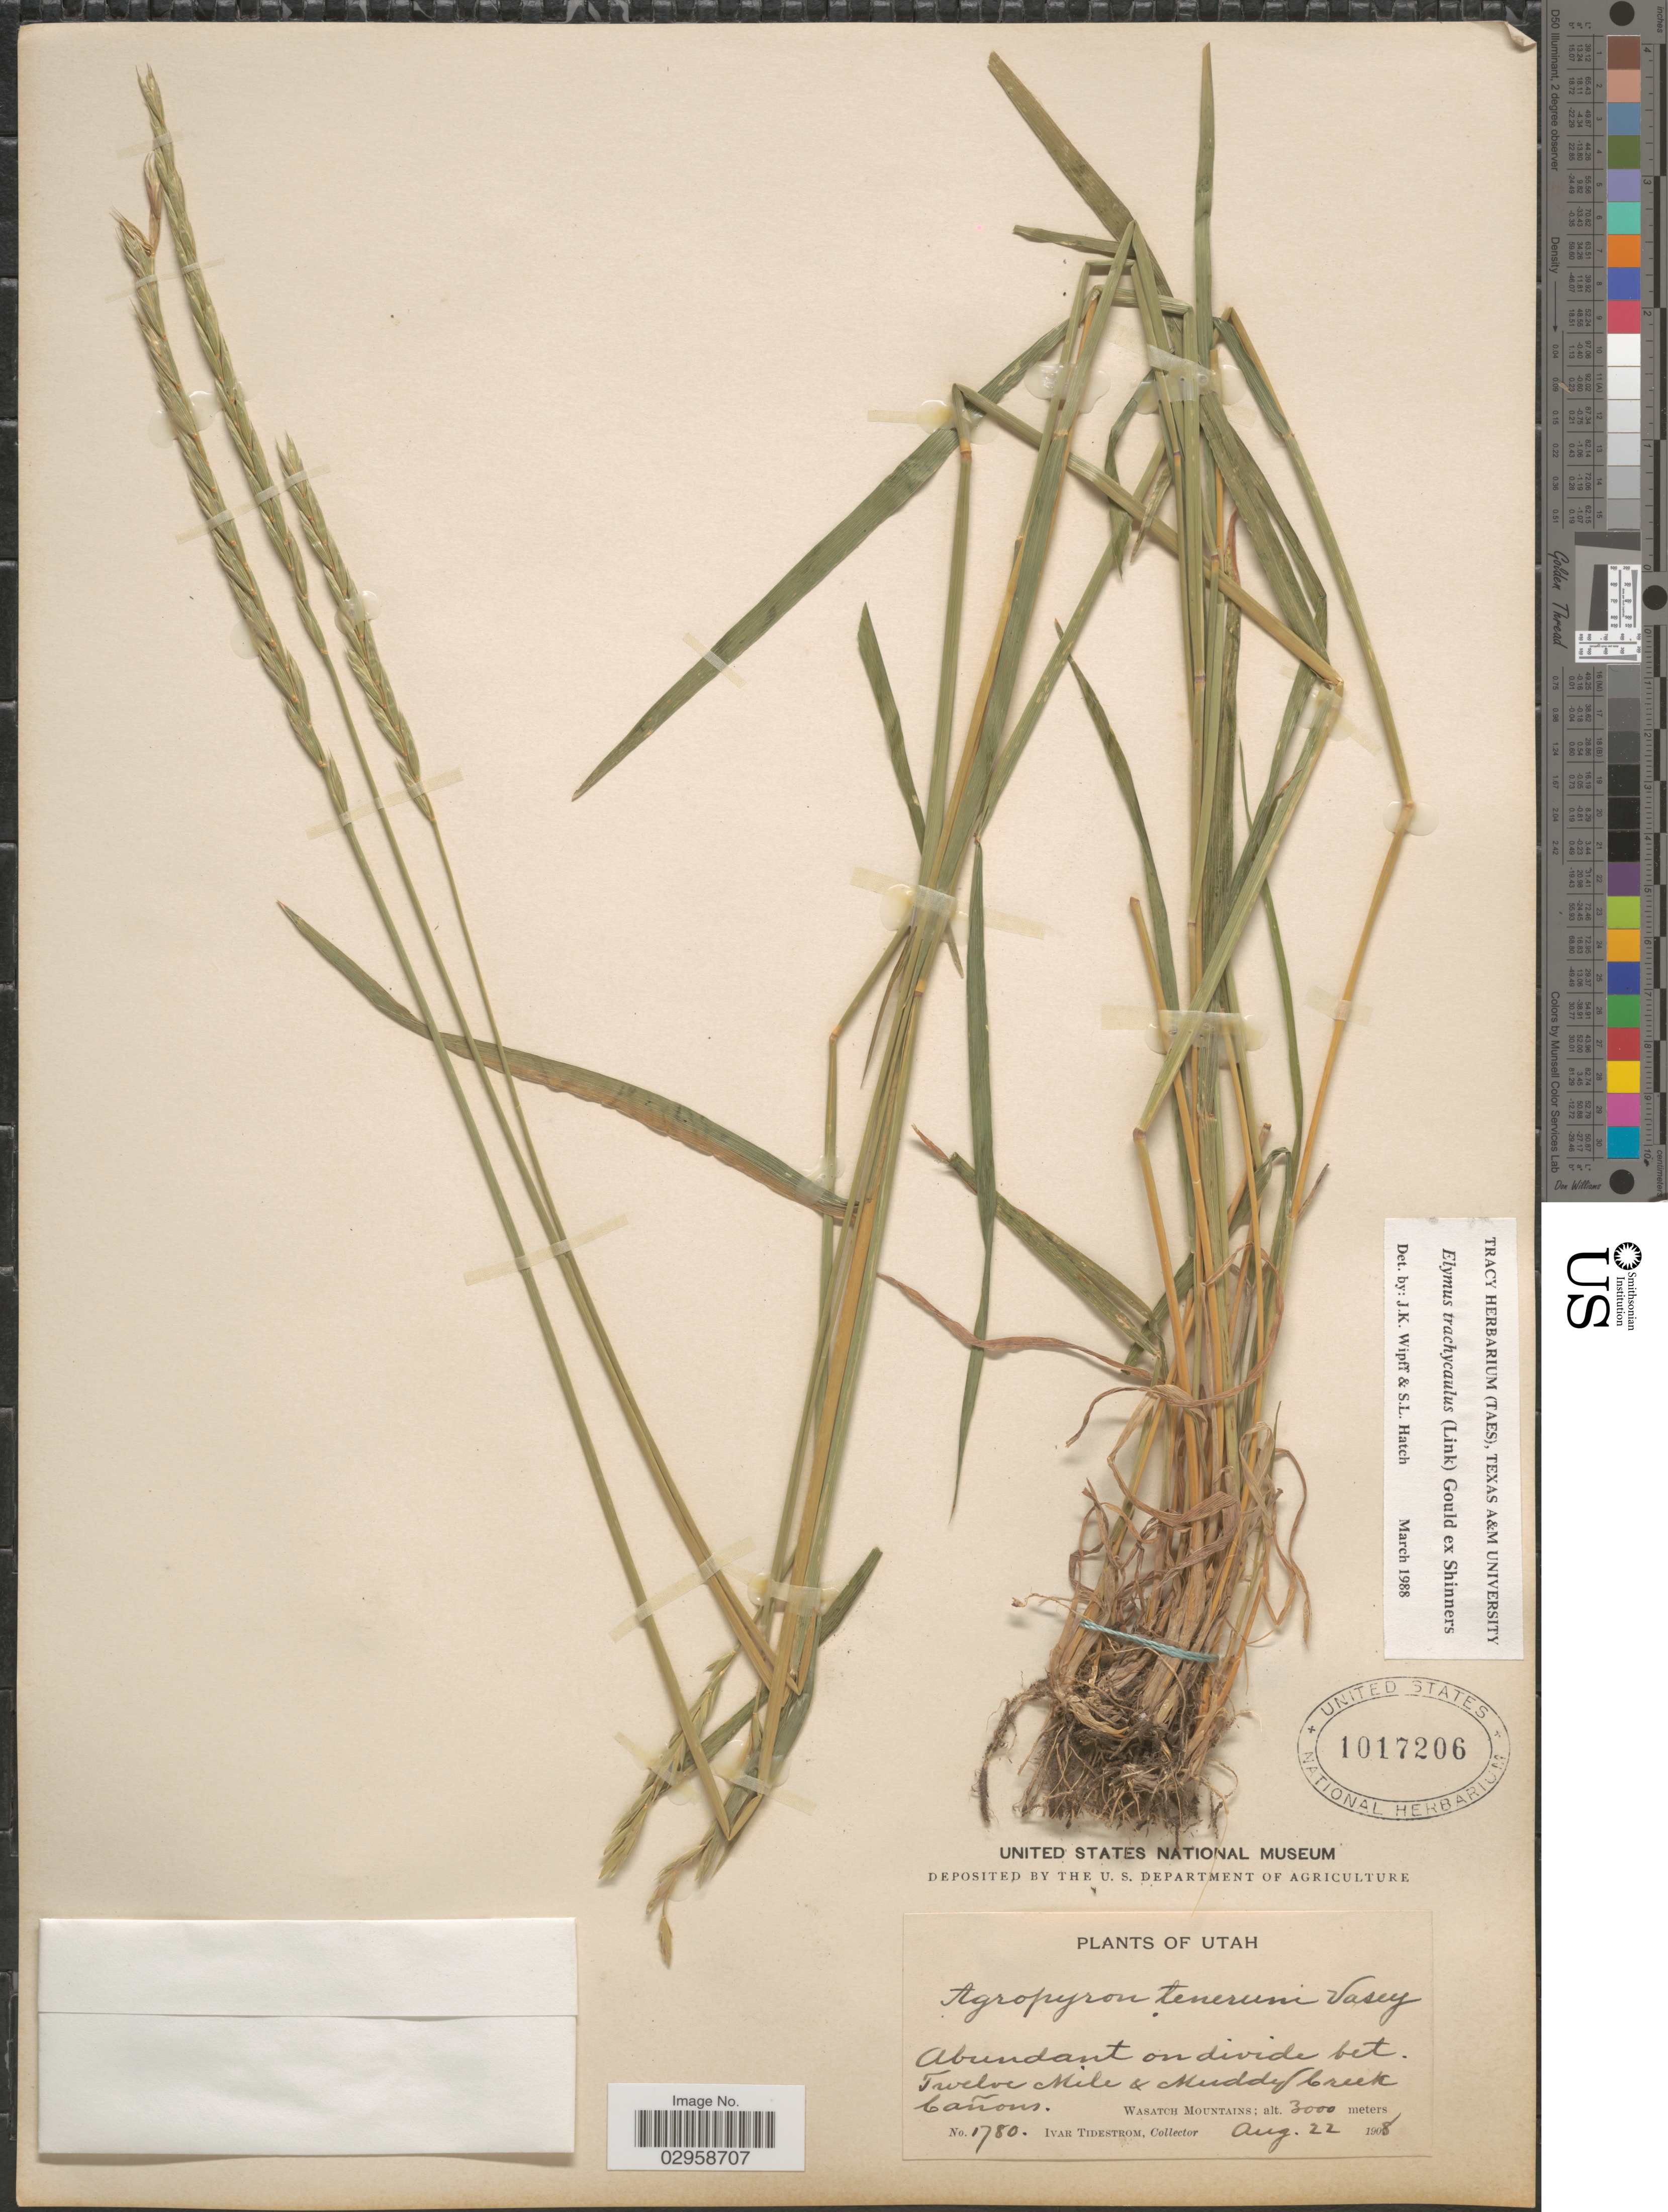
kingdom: Plantae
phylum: Tracheophyta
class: Liliopsida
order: Poales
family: Poaceae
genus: Elymus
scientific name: Elymus trachycaulus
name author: (Link) Gould ex Shinners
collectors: I. F. Tidestrom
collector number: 1780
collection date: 1908-08-22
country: United States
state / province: Utah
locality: On divide bet. Twelve Mile & Muddy Creek Cañons. Wasatch Mountains.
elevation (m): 3000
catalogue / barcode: US 1017206